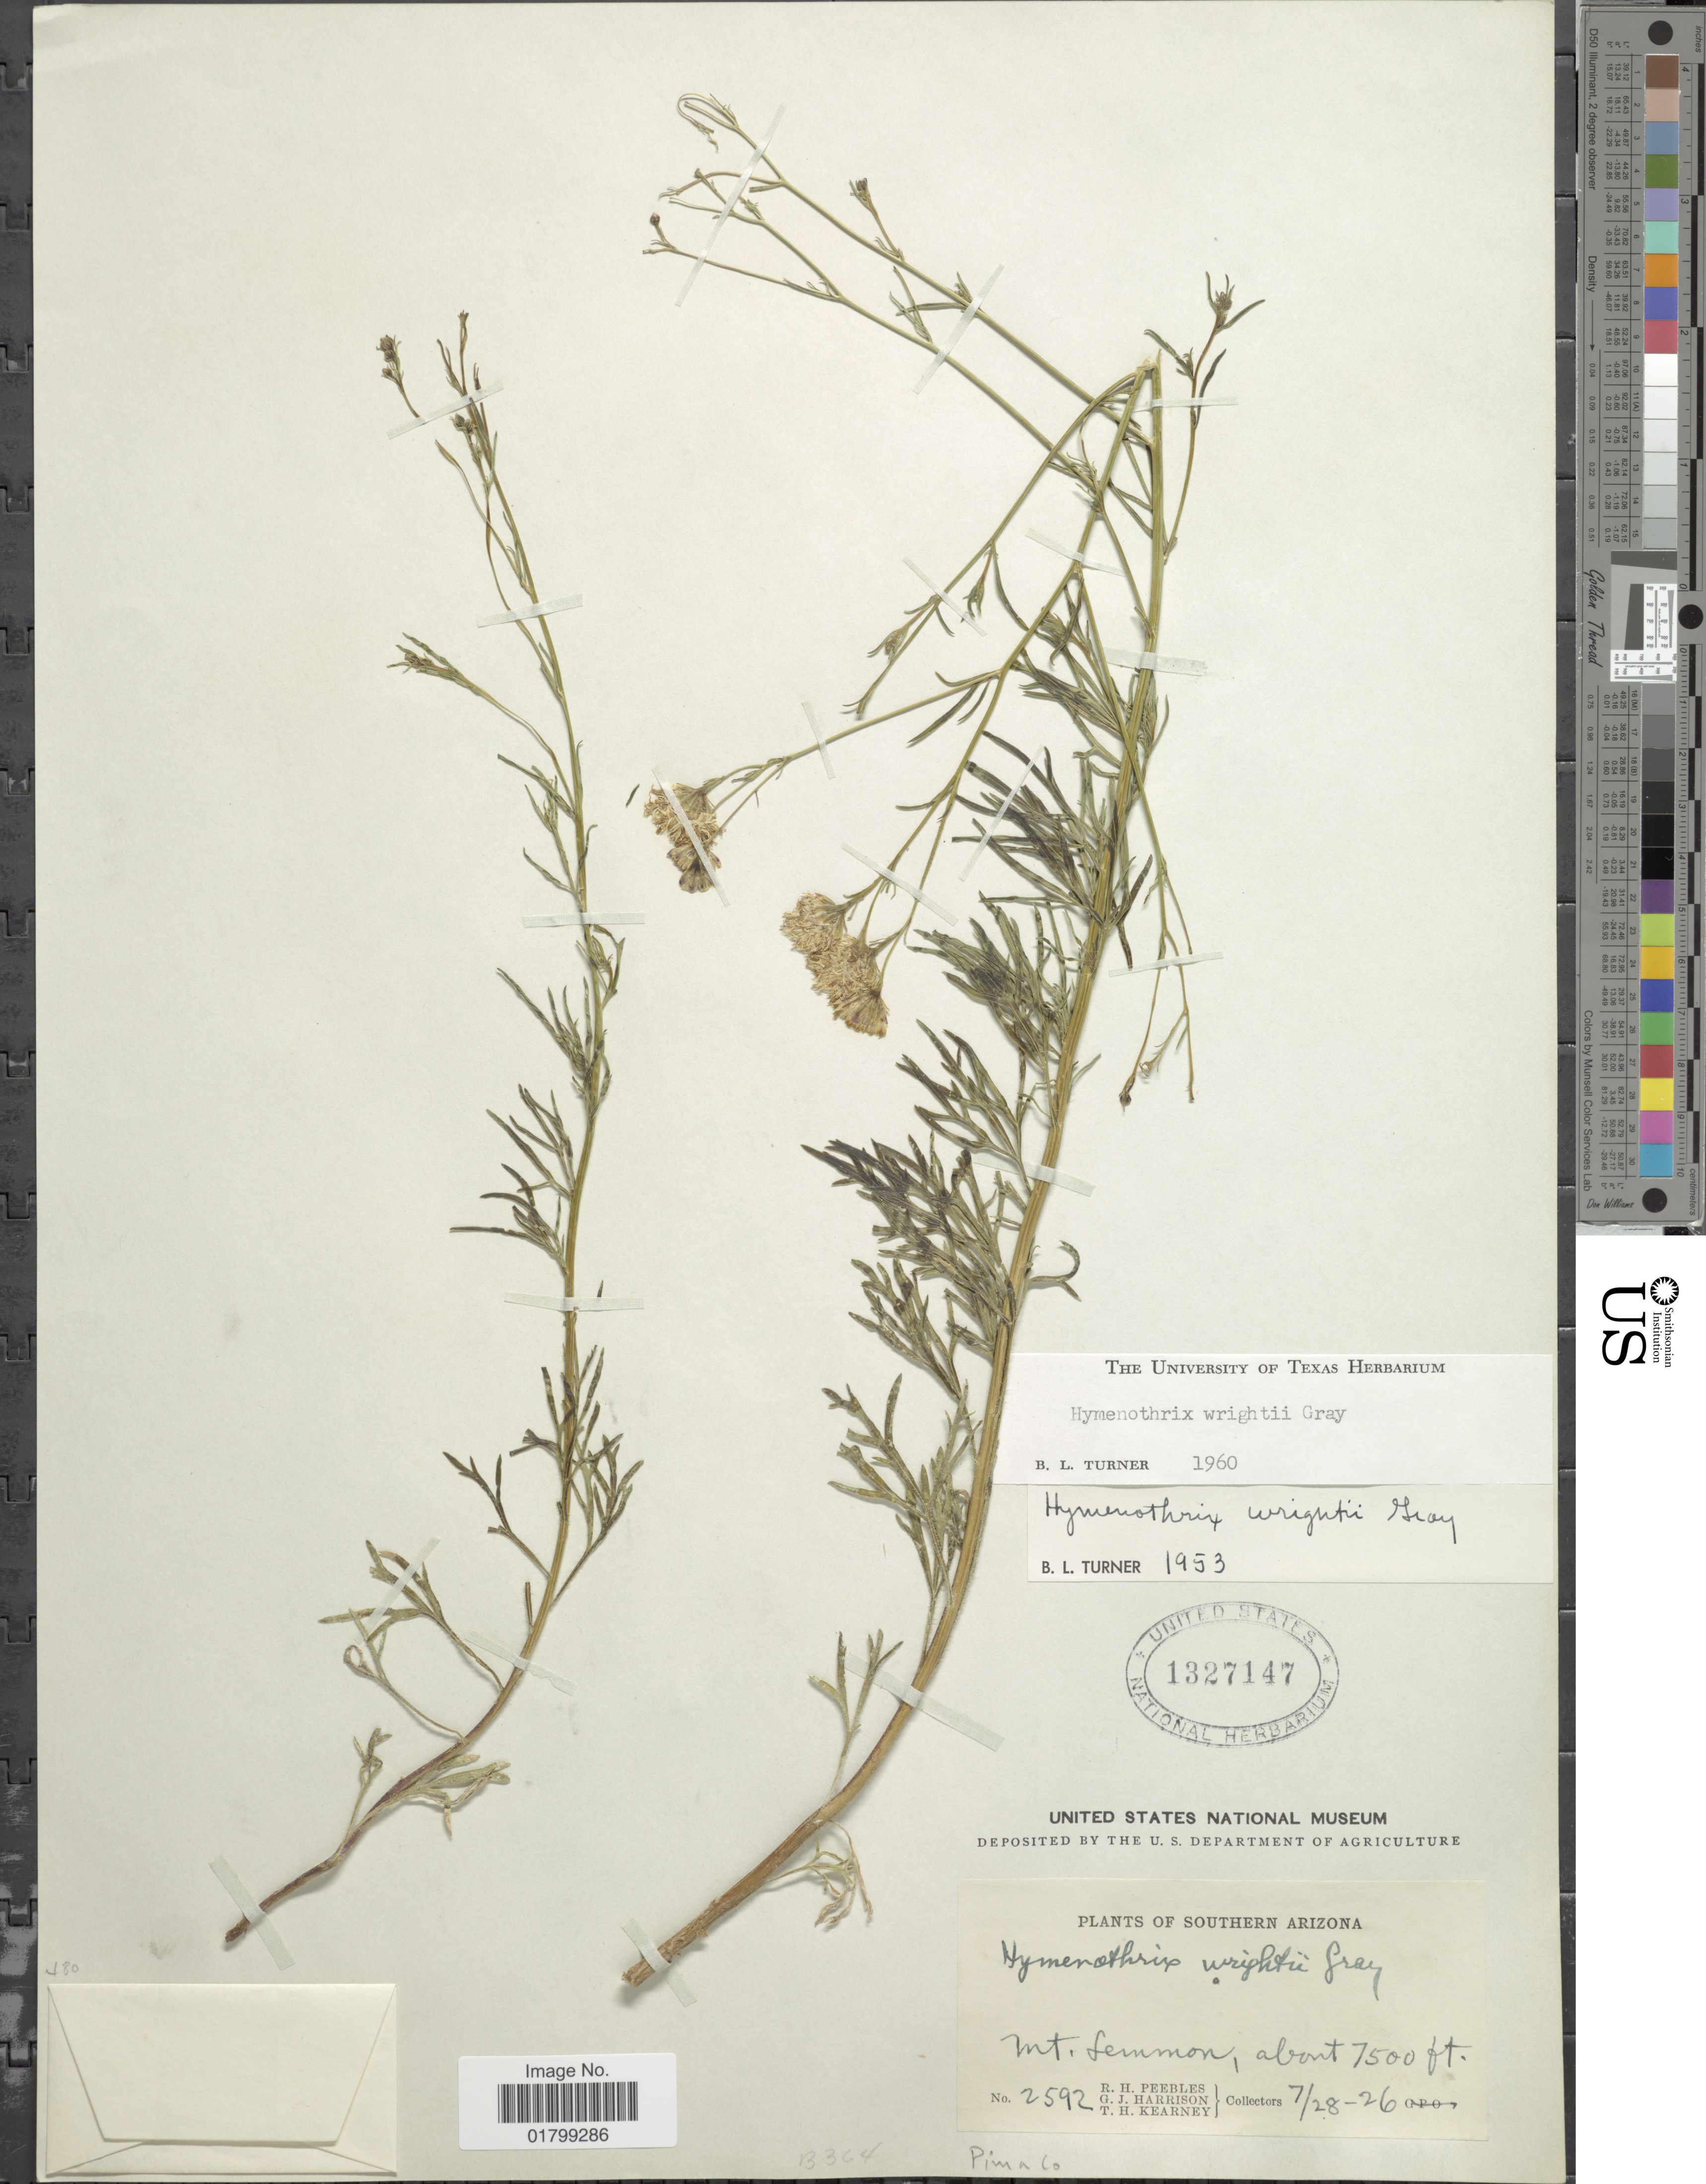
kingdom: Plantae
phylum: Tracheophyta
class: Magnoliopsida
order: Asterales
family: Asteraceae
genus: Hymenothrix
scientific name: Hymenothrix wrightii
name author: A. Gray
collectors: R. H. Peebles, G. J. Harrison & T. H. Kearney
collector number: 2592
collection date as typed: Transcribed d/m/y: 28/7/26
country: United States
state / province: Arizona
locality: Southern Arizona, Mt. Lemmon, Pima Co.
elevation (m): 2286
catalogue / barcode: US 1327147